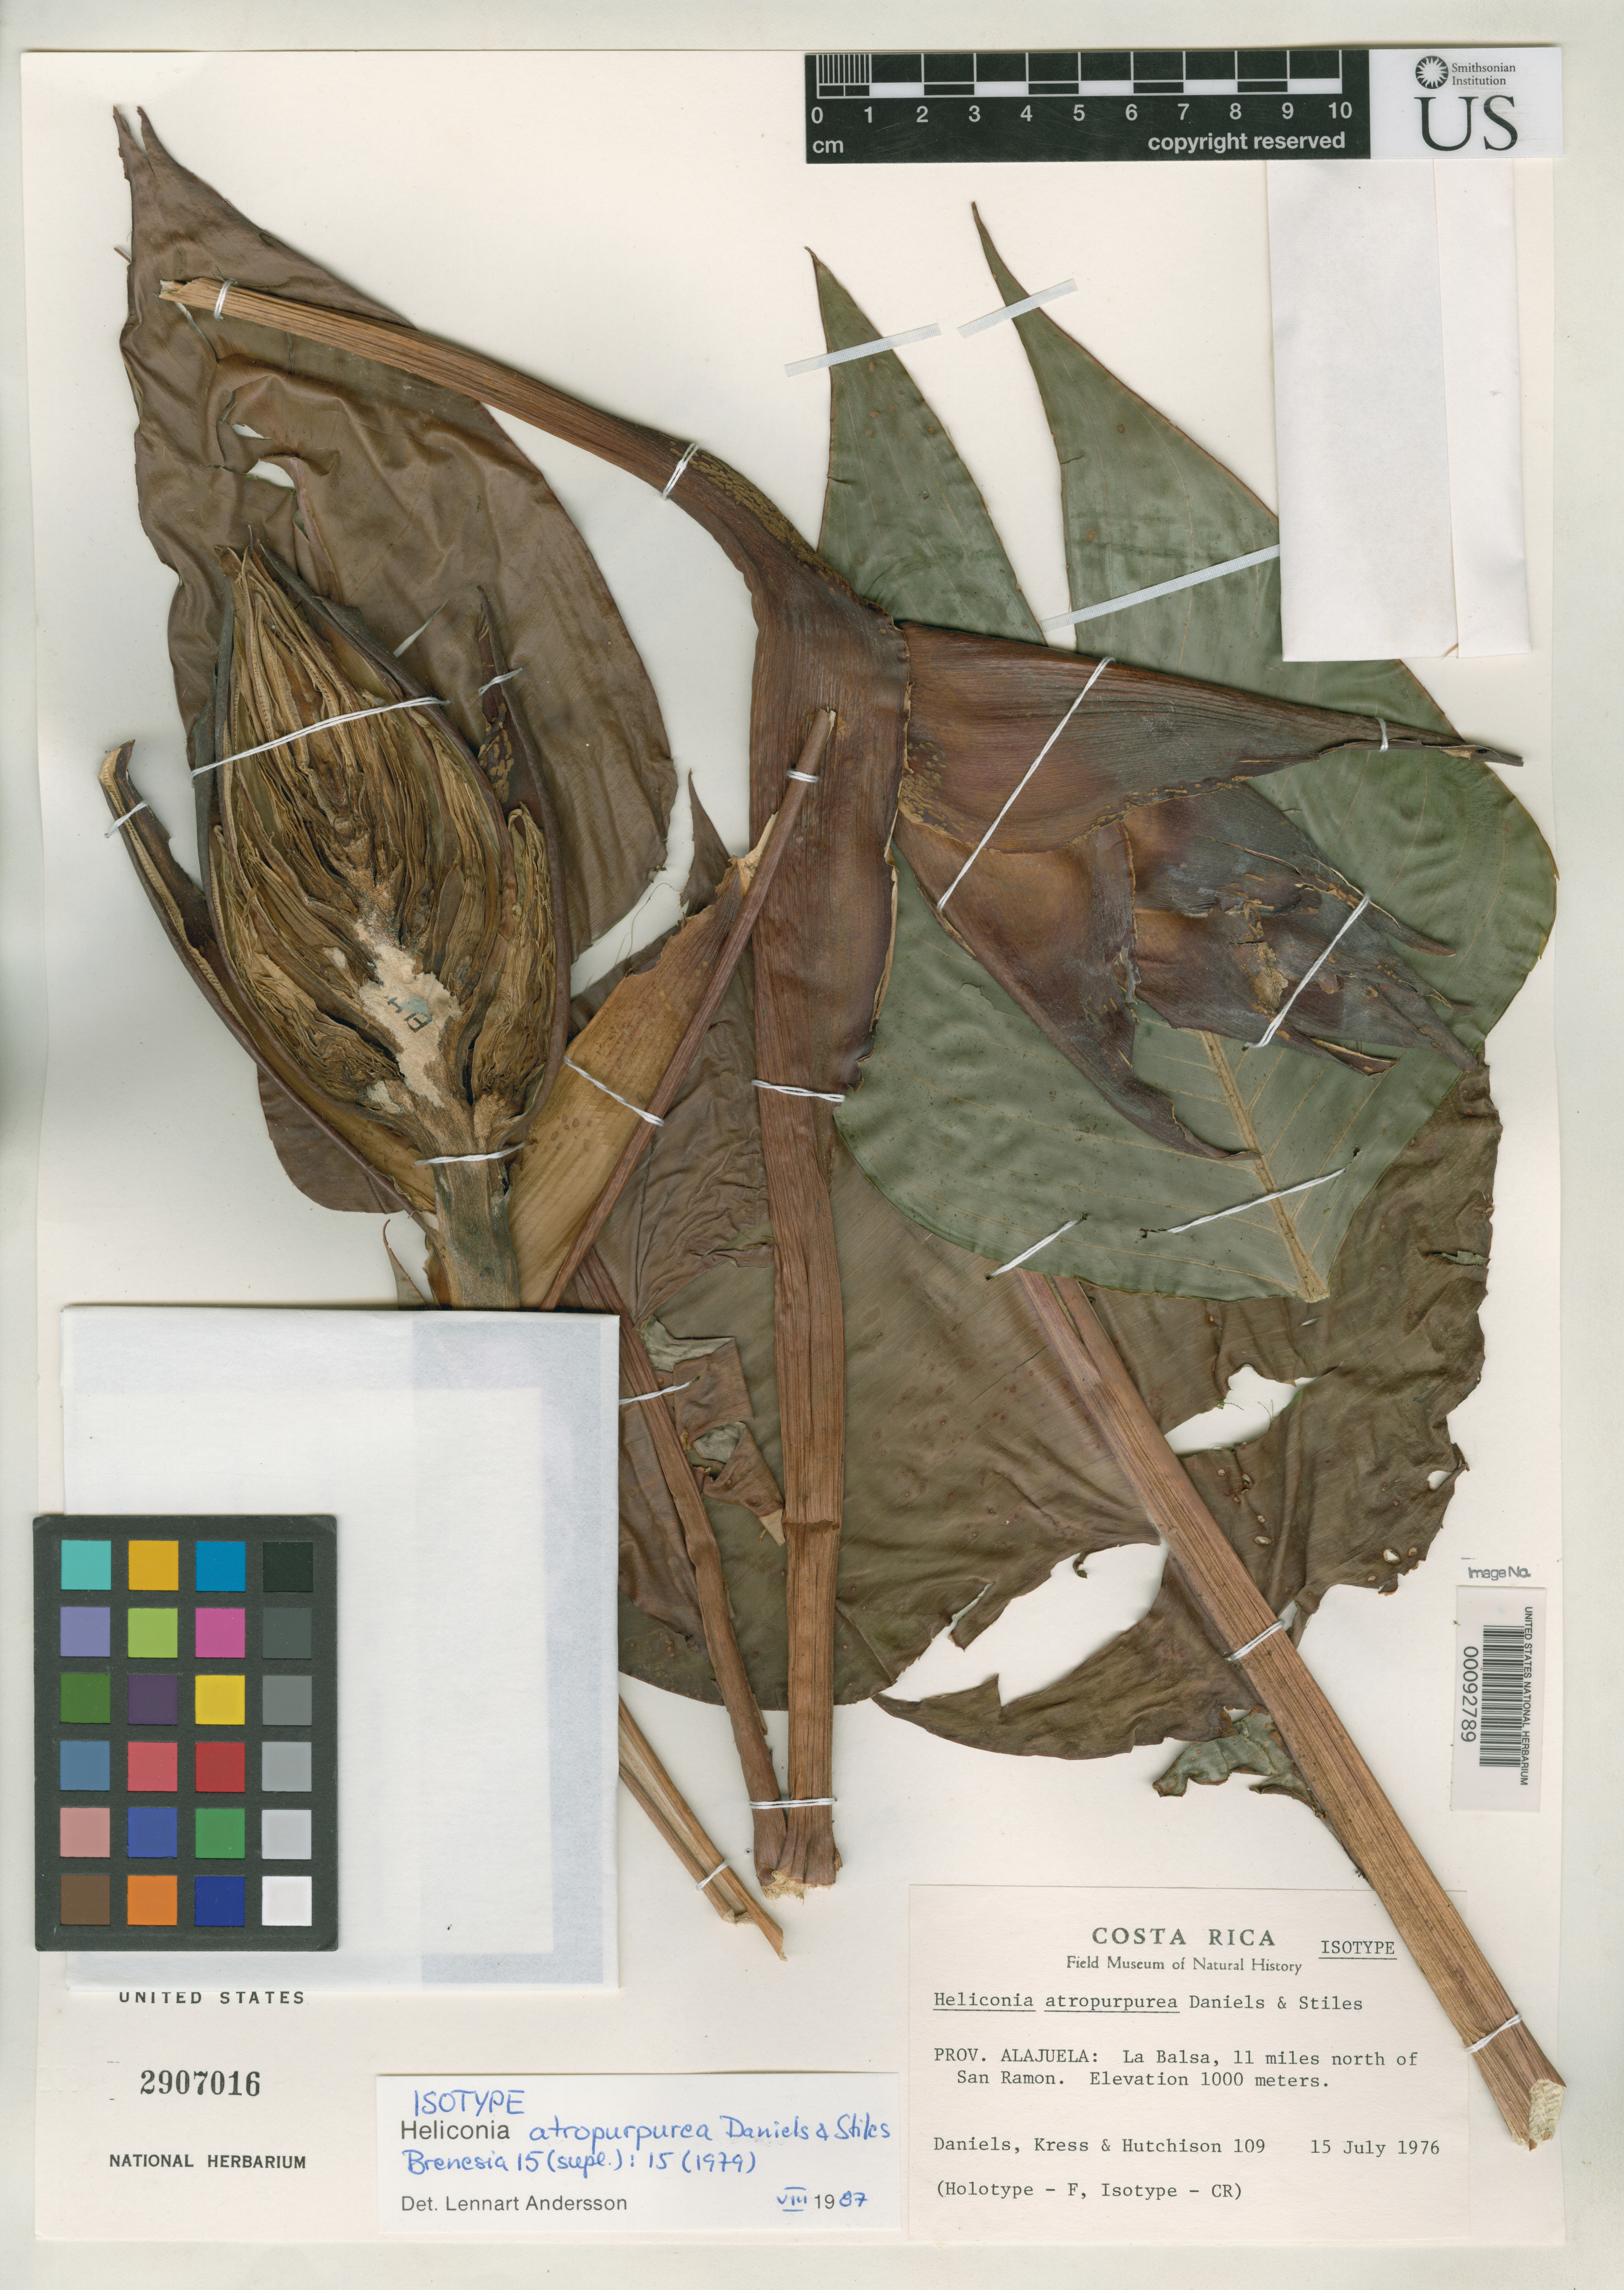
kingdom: Plantae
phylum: Tracheophyta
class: Liliopsida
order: Zingiberales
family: Heliconiaceae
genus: Heliconia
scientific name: Heliconia atropurpurea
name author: G.S. Daniels & F.G. Stiles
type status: Isotype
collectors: G. S. Daniels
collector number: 109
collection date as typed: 15 Jul 1976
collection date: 1976-07-15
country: Costa Rica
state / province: Alajuela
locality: La Balsa, 11 mi N of San Ramon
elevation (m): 1000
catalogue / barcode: US 2907016